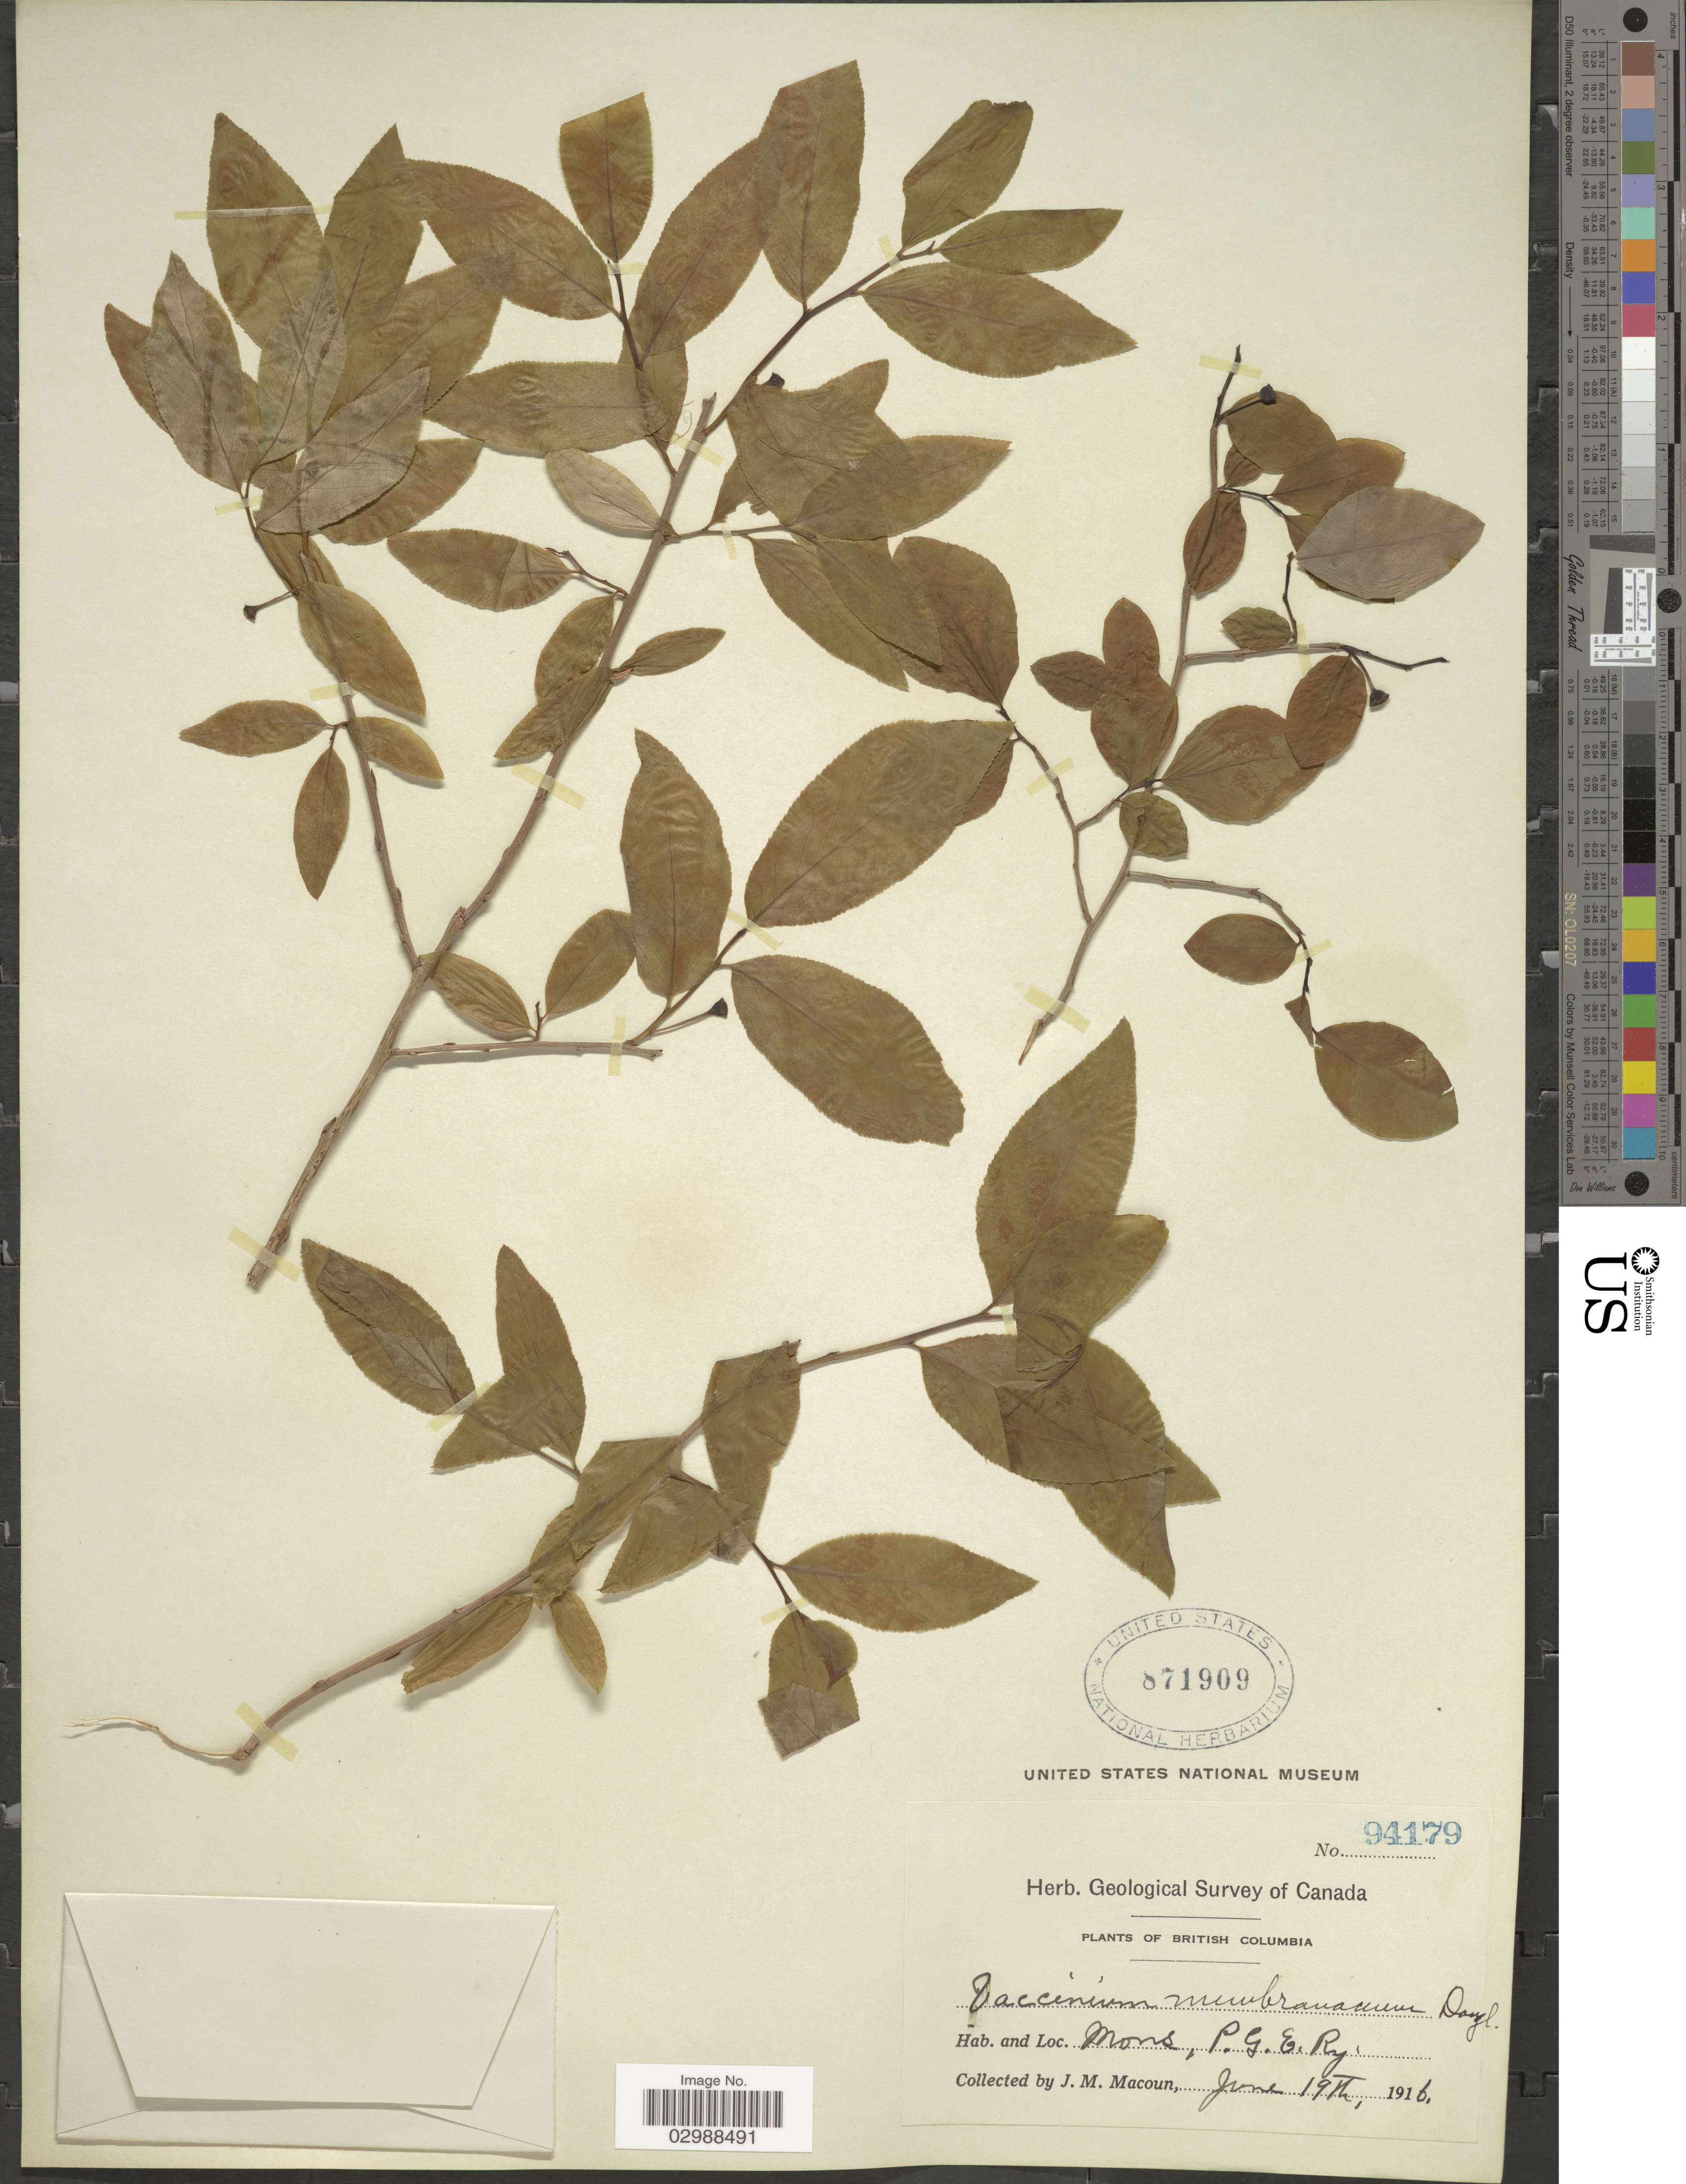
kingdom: Plantae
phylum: Tracheophyta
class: Magnoliopsida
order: Ericales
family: Ericaceae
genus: Vaccinium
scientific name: Vaccinium membranaceum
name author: Douglas ex Torr.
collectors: J. M. Macoun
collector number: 94179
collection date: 1916-06-19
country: Canada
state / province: British Columbia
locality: Mons, P.G.E.Ry.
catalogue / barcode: US 871909